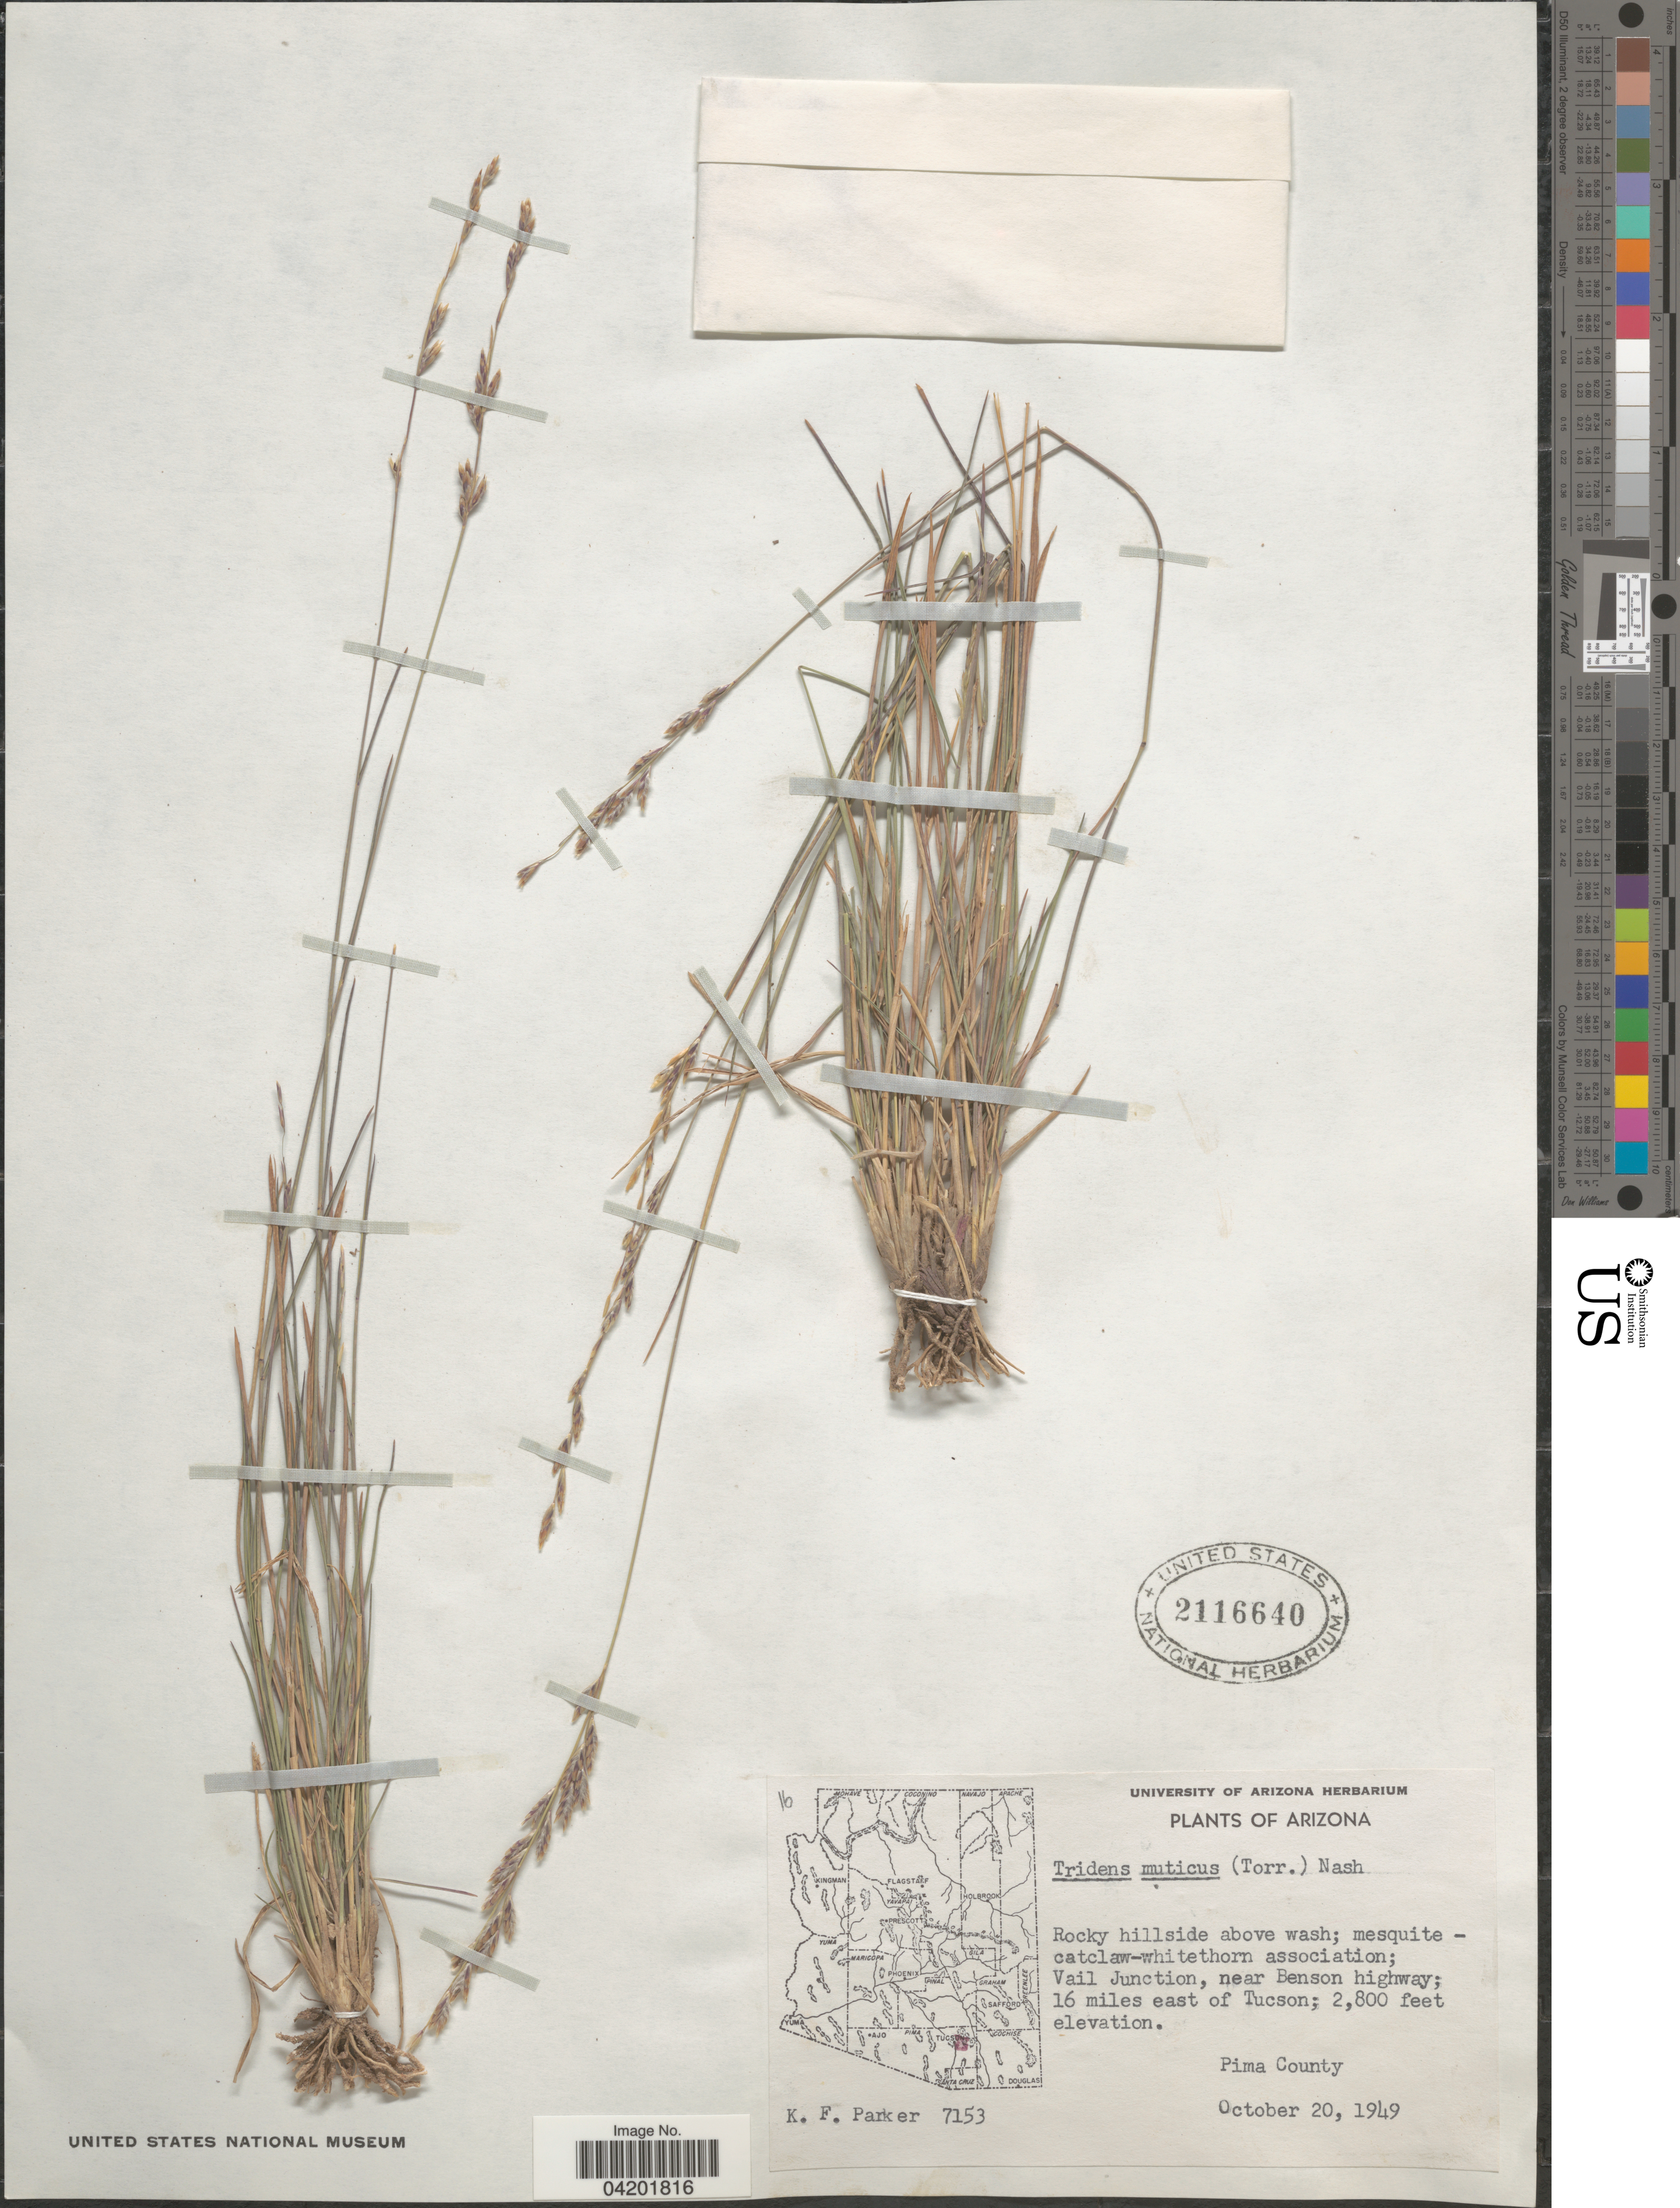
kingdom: Plantae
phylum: Tracheophyta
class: Liliopsida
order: Poales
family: Poaceae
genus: Tridentopsis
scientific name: Tridentopsis mutica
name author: (Torr.) P.M. Peterson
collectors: K. F. Parker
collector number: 7153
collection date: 1949-10-20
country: United States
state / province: Arizona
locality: Rocky hillside above wash. Vail Junction, near Benson highway; 16 miles east of Tucson. Pima County.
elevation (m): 853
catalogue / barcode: US 2116640